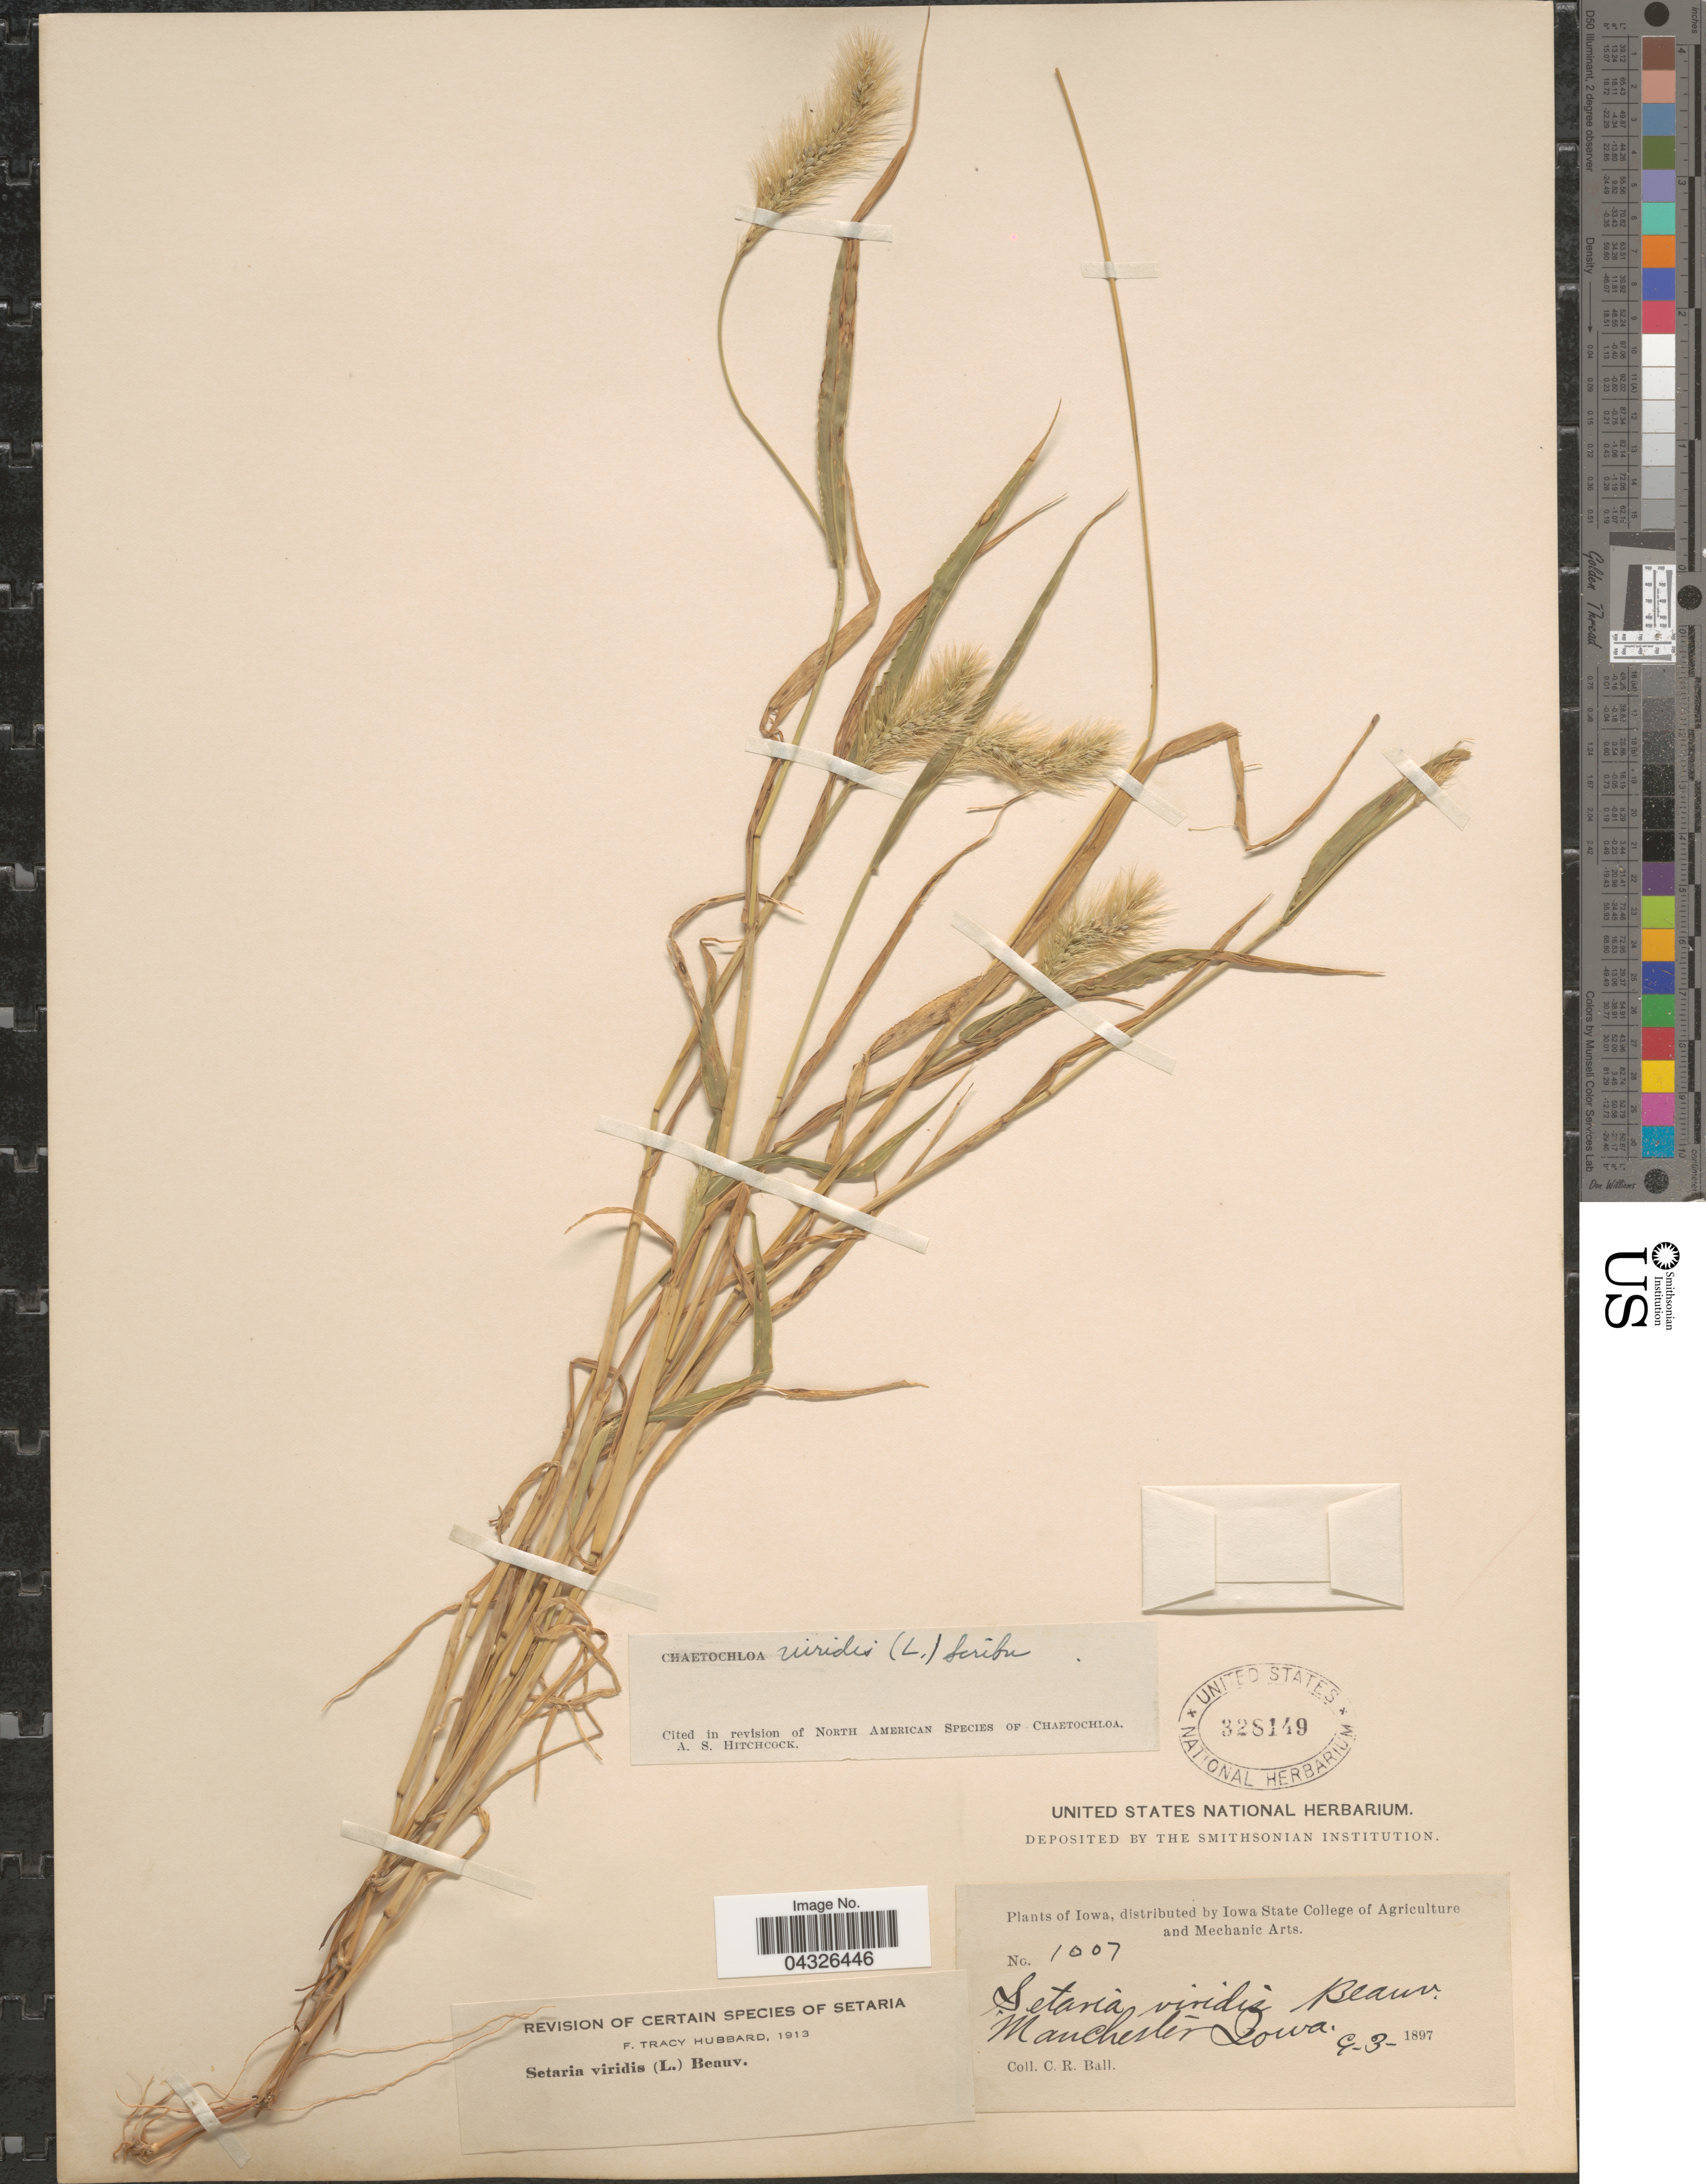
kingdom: Plantae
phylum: Tracheophyta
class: Liliopsida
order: Poales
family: Poaceae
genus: Setaria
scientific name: Setaria viridis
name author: (L.) P. Beauv.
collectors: C. R. Ball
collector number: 1007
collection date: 1897-09-03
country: United States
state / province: Iowa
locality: Manchester.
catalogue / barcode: US 328149